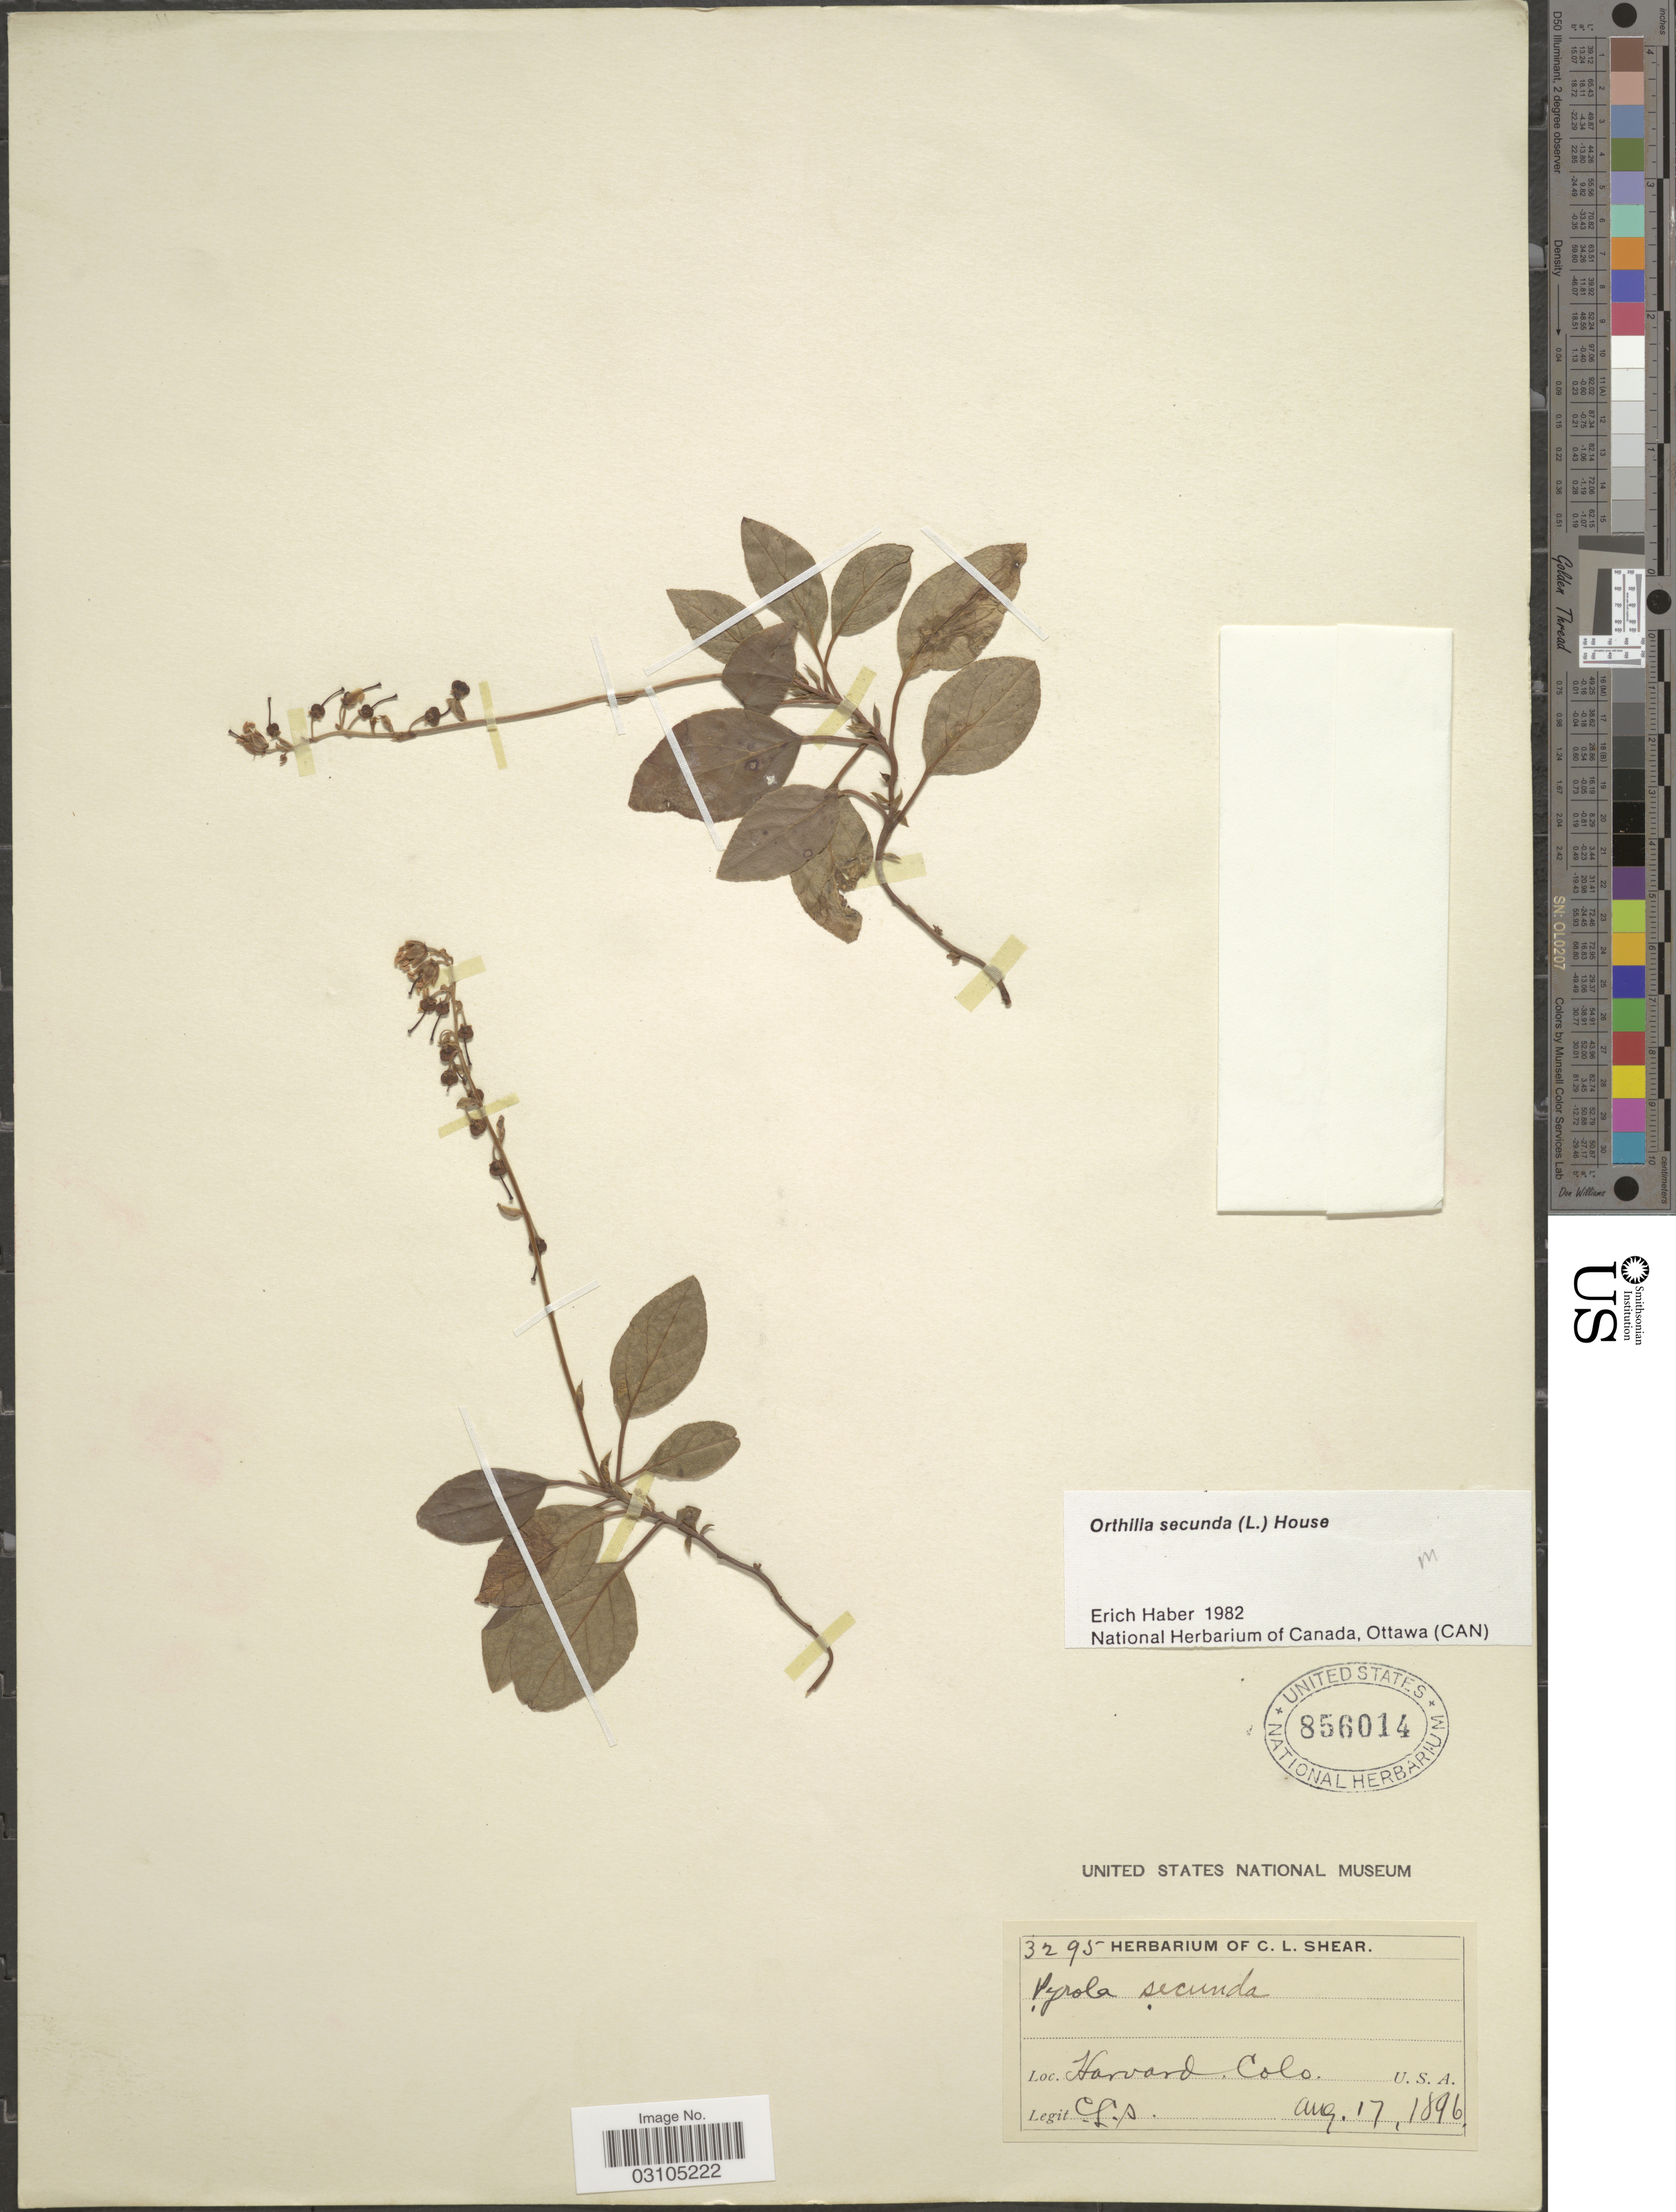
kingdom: Plantae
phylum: Tracheophyta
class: Magnoliopsida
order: Ericales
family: Ericaceae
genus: Orthilia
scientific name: Orthilia secunda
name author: (L.) House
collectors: C. L. Shear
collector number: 3295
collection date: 1896-08-17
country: United States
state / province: Colorado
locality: Harvard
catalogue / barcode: US 856014